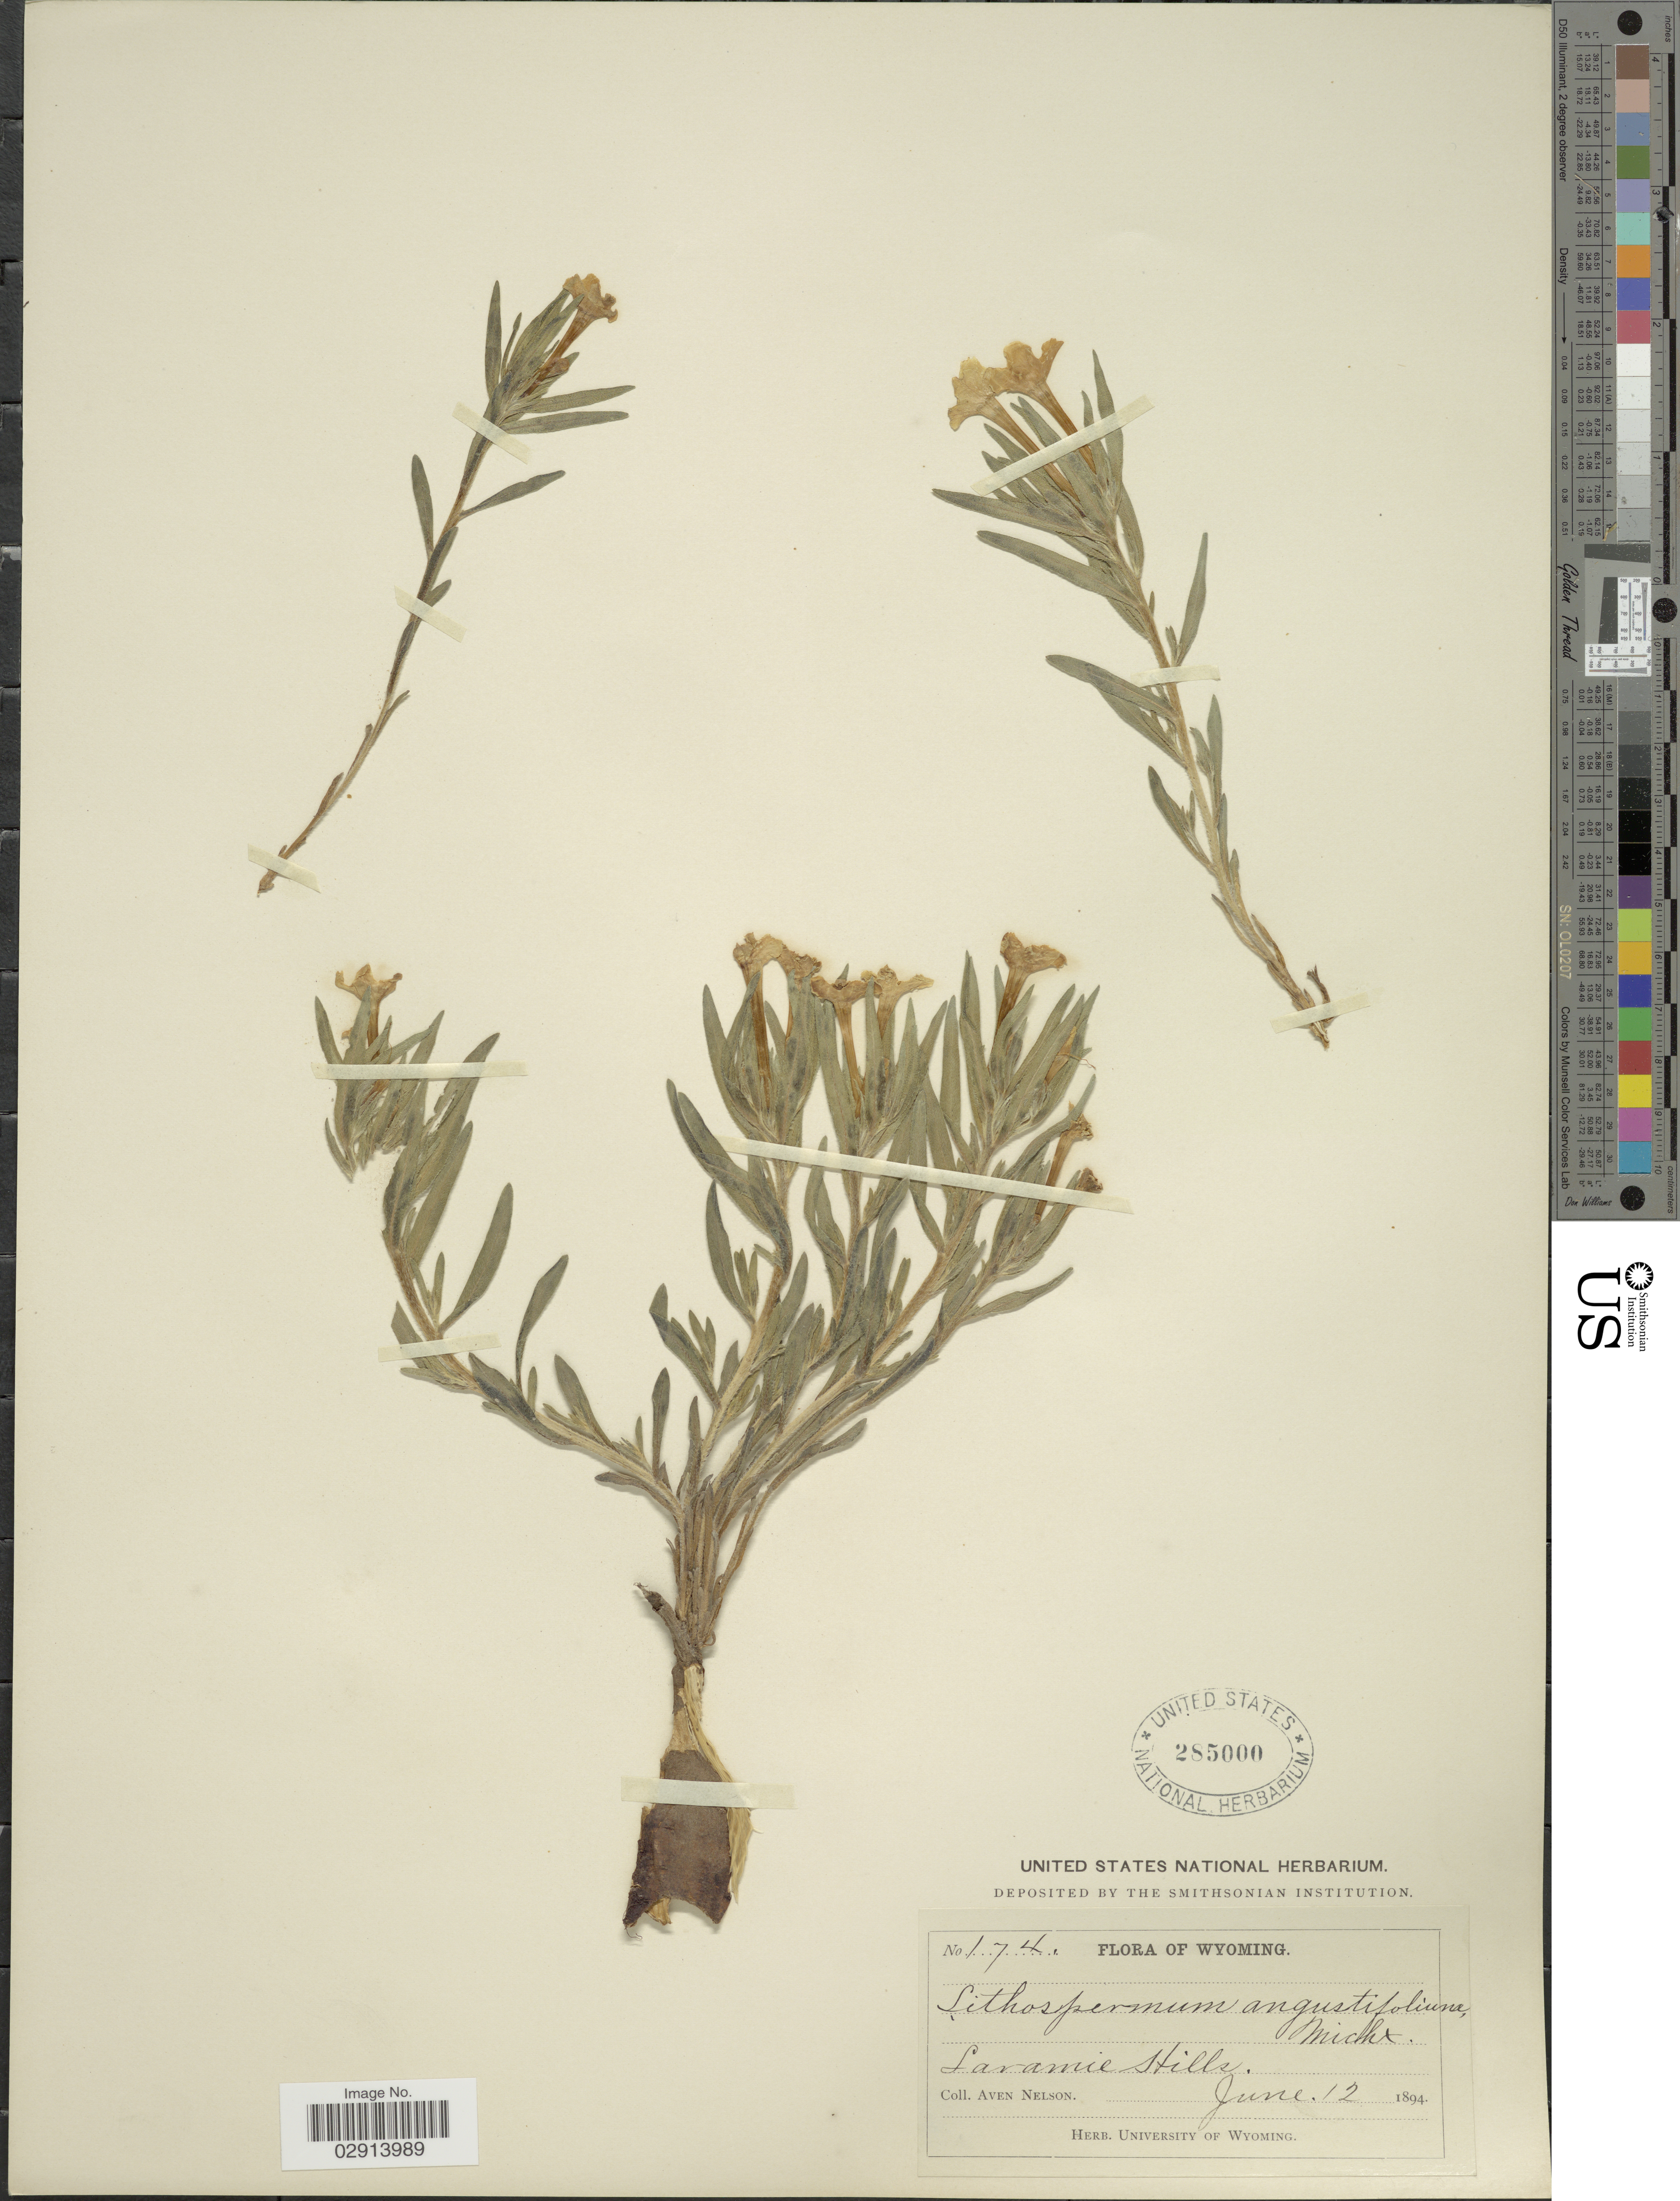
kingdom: Plantae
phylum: Tracheophyta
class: Magnoliopsida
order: Boraginales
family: Boraginaceae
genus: Lithospermum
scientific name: Lithospermum incisum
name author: Lehm.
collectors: A. Nelson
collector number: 174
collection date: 1894-06-12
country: United States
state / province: Wyoming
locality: Laramie Hills.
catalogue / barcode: US 285000